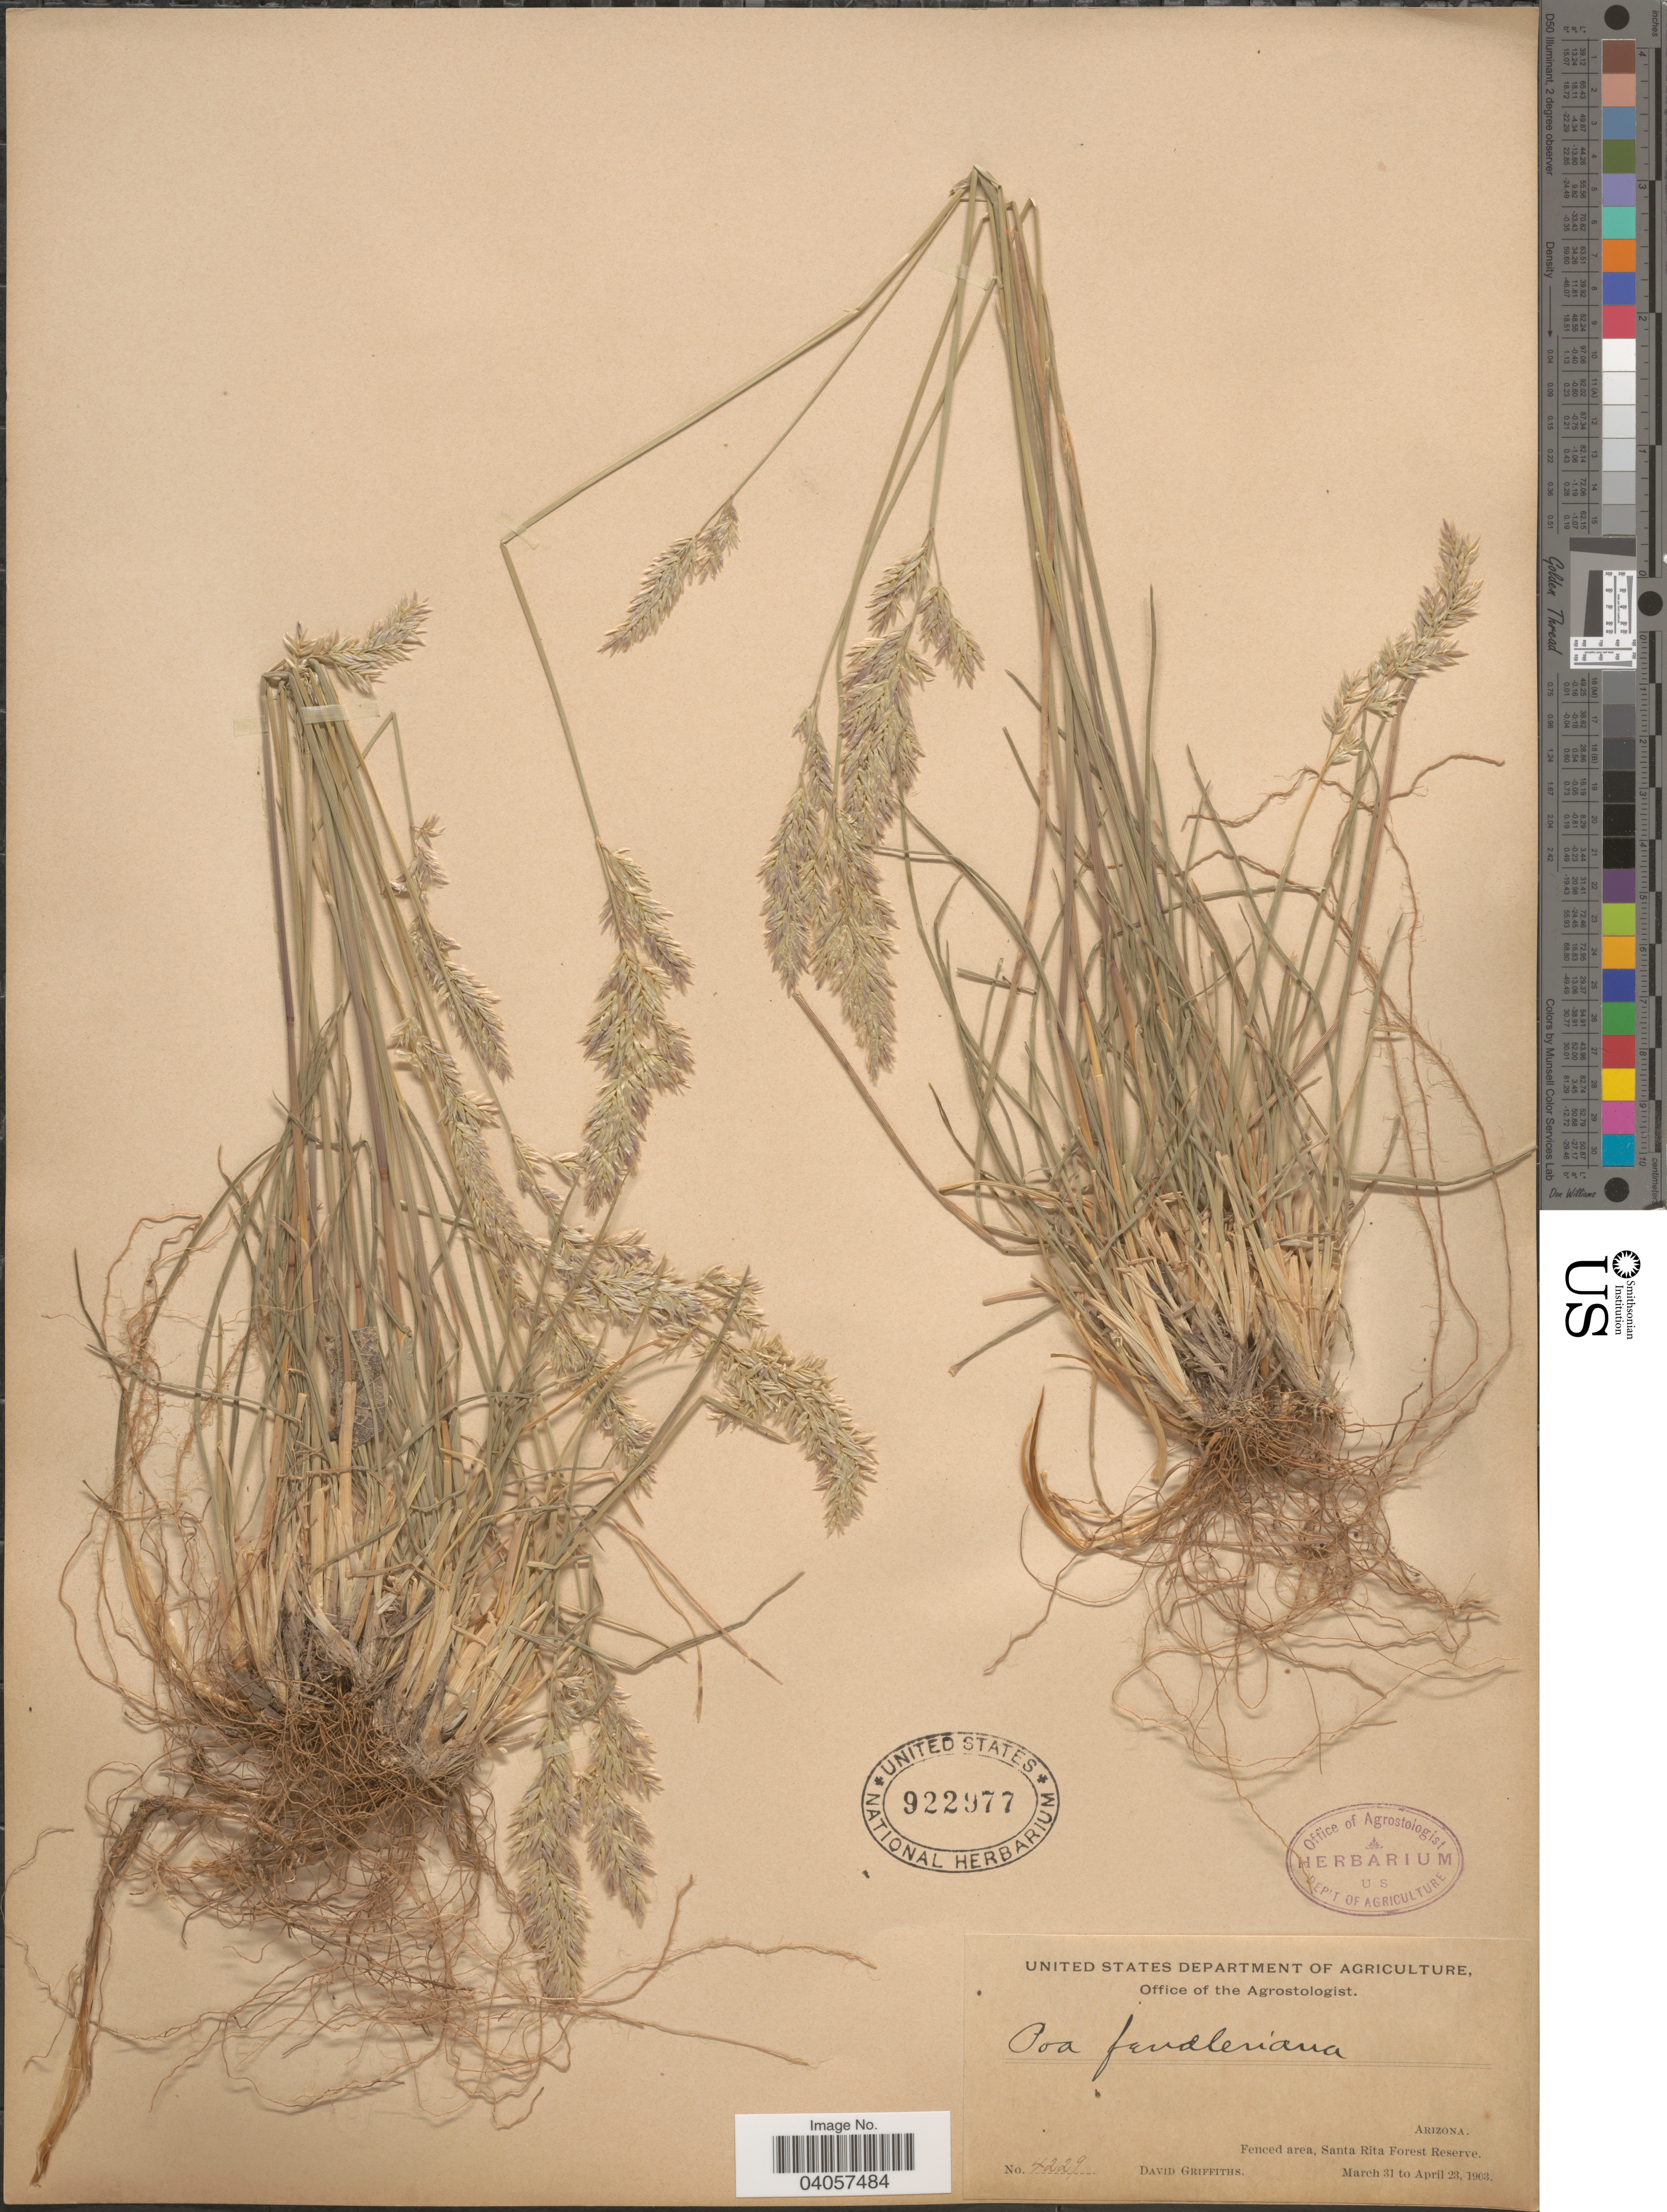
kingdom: Plantae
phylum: Tracheophyta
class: Liliopsida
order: Poales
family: Poaceae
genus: Poa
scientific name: Poa fendleriana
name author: (Steud.) Vasey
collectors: D. Griffiths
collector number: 4229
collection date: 1903-03-31/1903-04-23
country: United States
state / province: Arizona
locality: Fenced area, Santa Rita Forest Reserve.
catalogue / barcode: US 922977